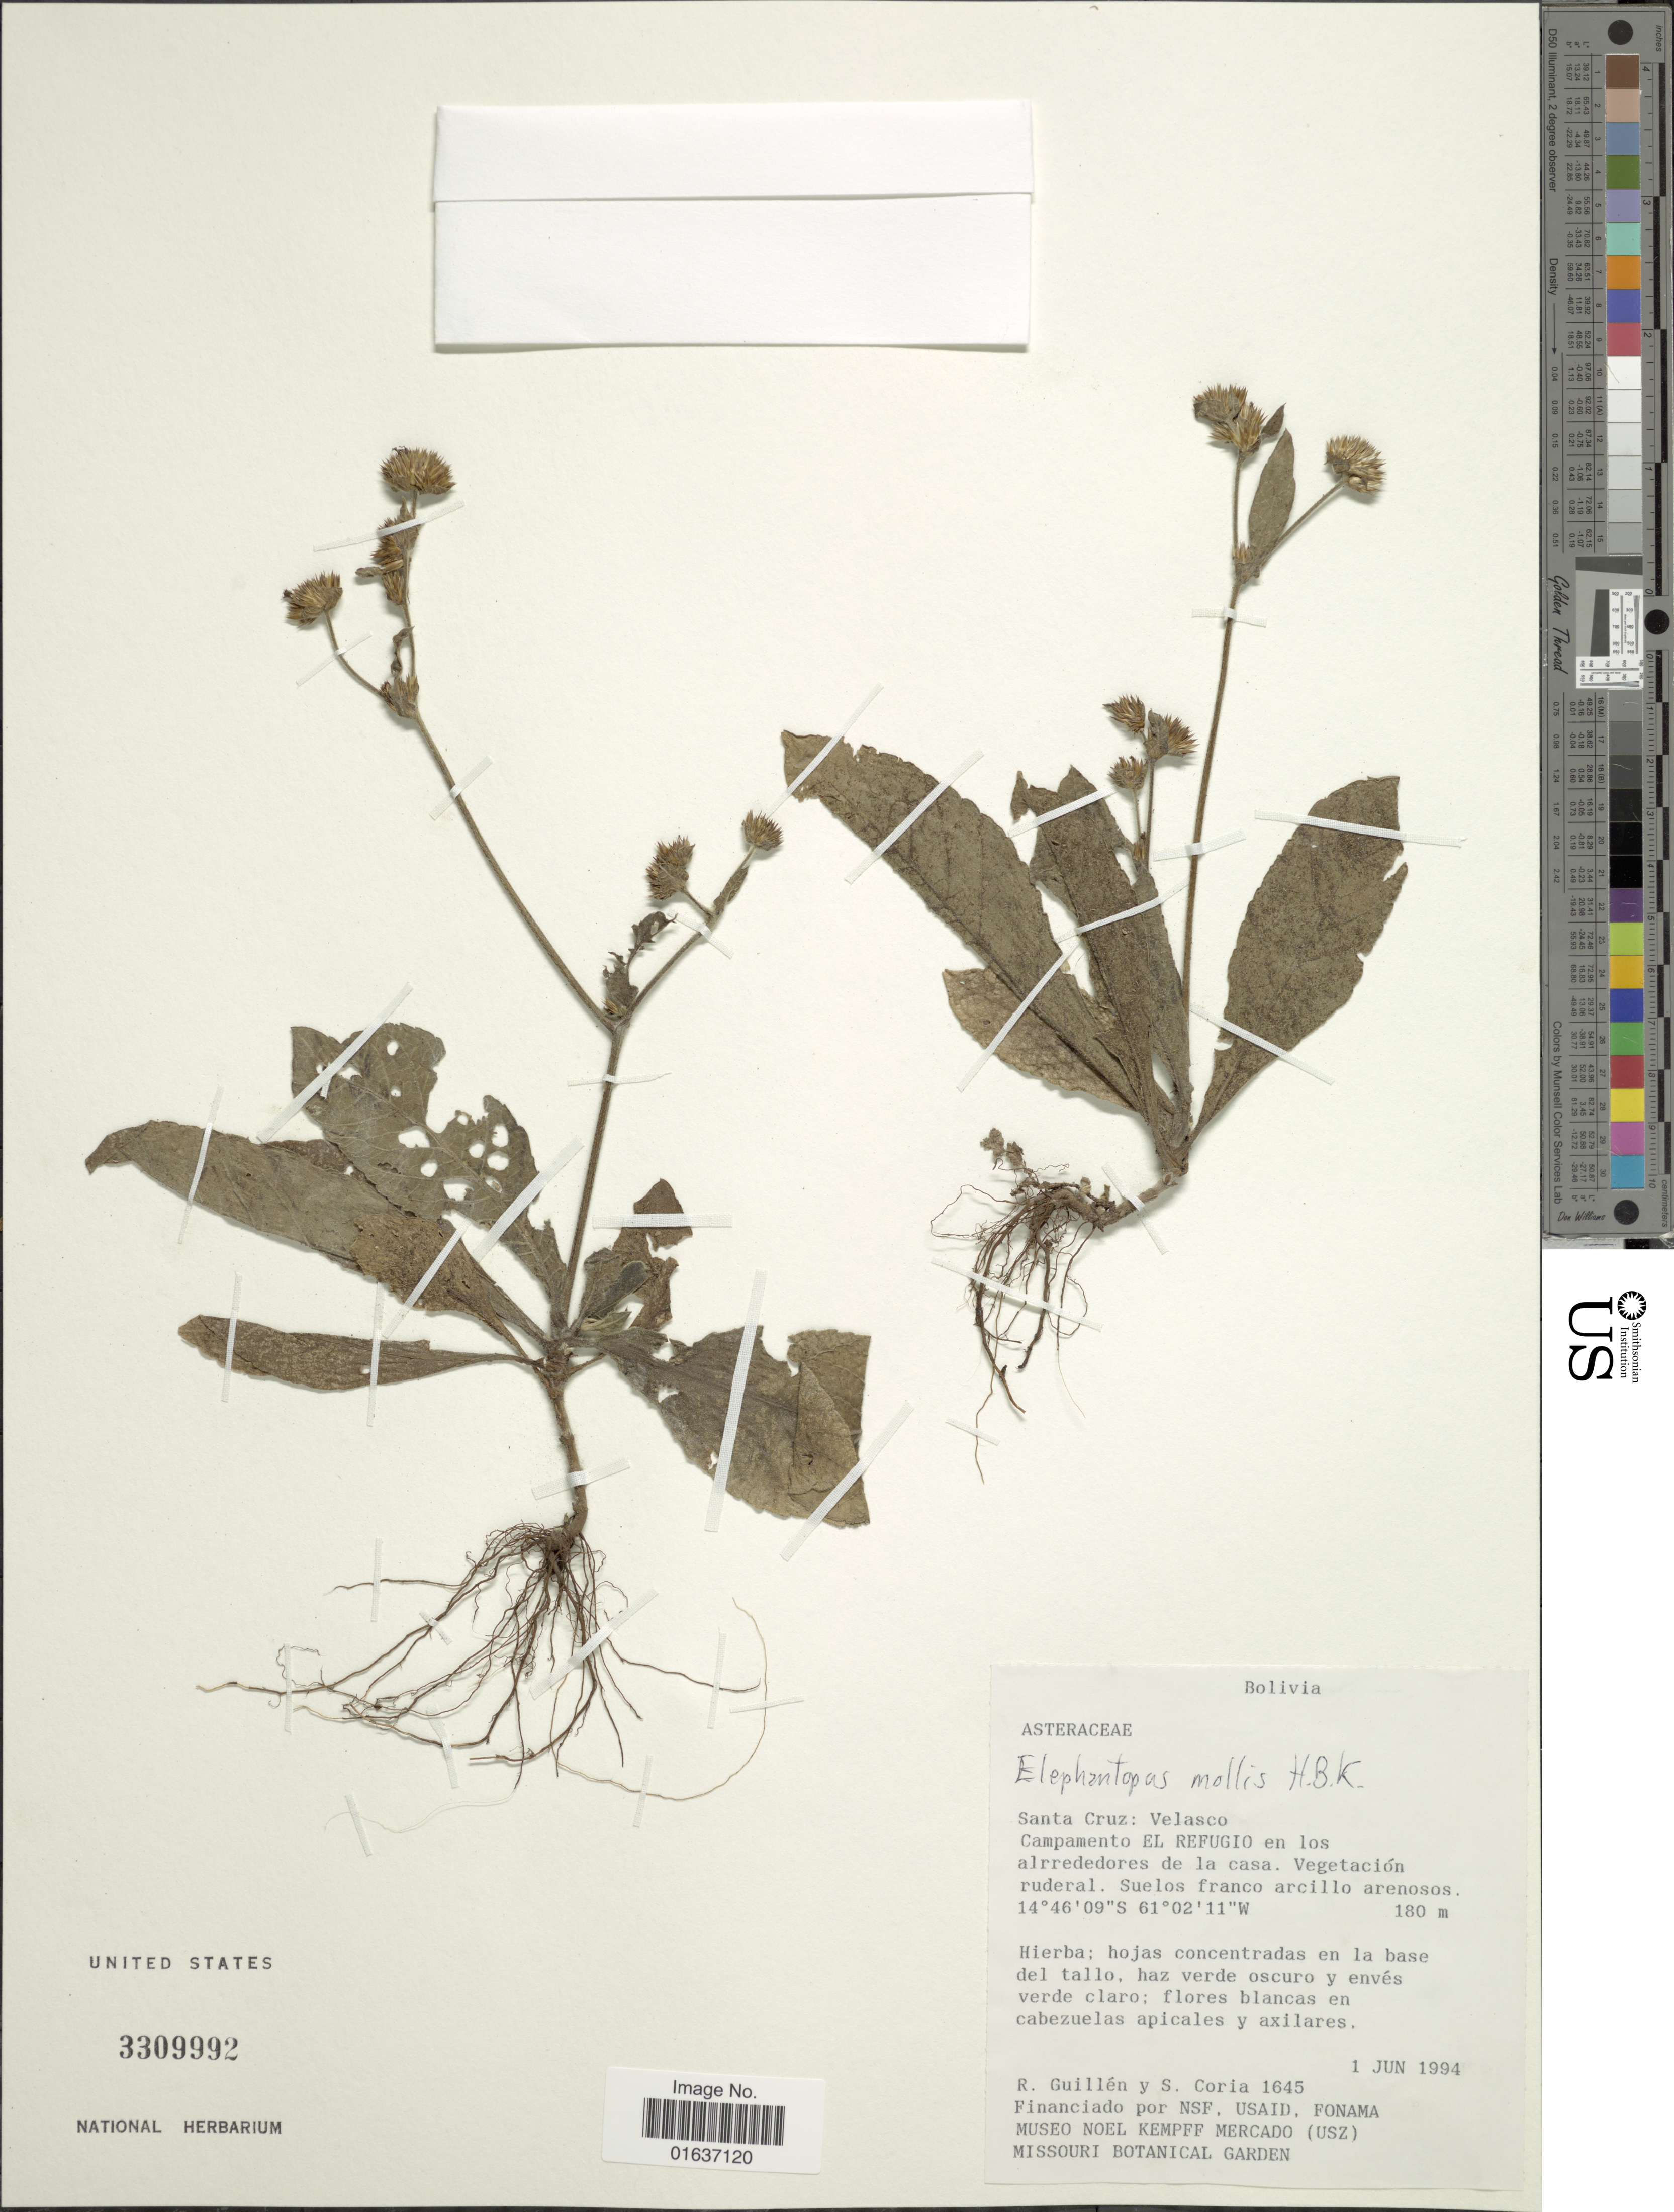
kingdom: Plantae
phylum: Tracheophyta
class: Magnoliopsida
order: Asterales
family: Asteraceae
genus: Elephantopus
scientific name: Elephantopus mollis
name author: Kunth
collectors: R. Guillen & S. Coria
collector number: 1645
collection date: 1994-06-01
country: Bolivia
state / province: Santa Cruz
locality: Velasco, Campamento El Refugio en los alrrededores de la casa, vegetación ruderal, Suelos franco arcillo arenosos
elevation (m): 180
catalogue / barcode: US 3309992